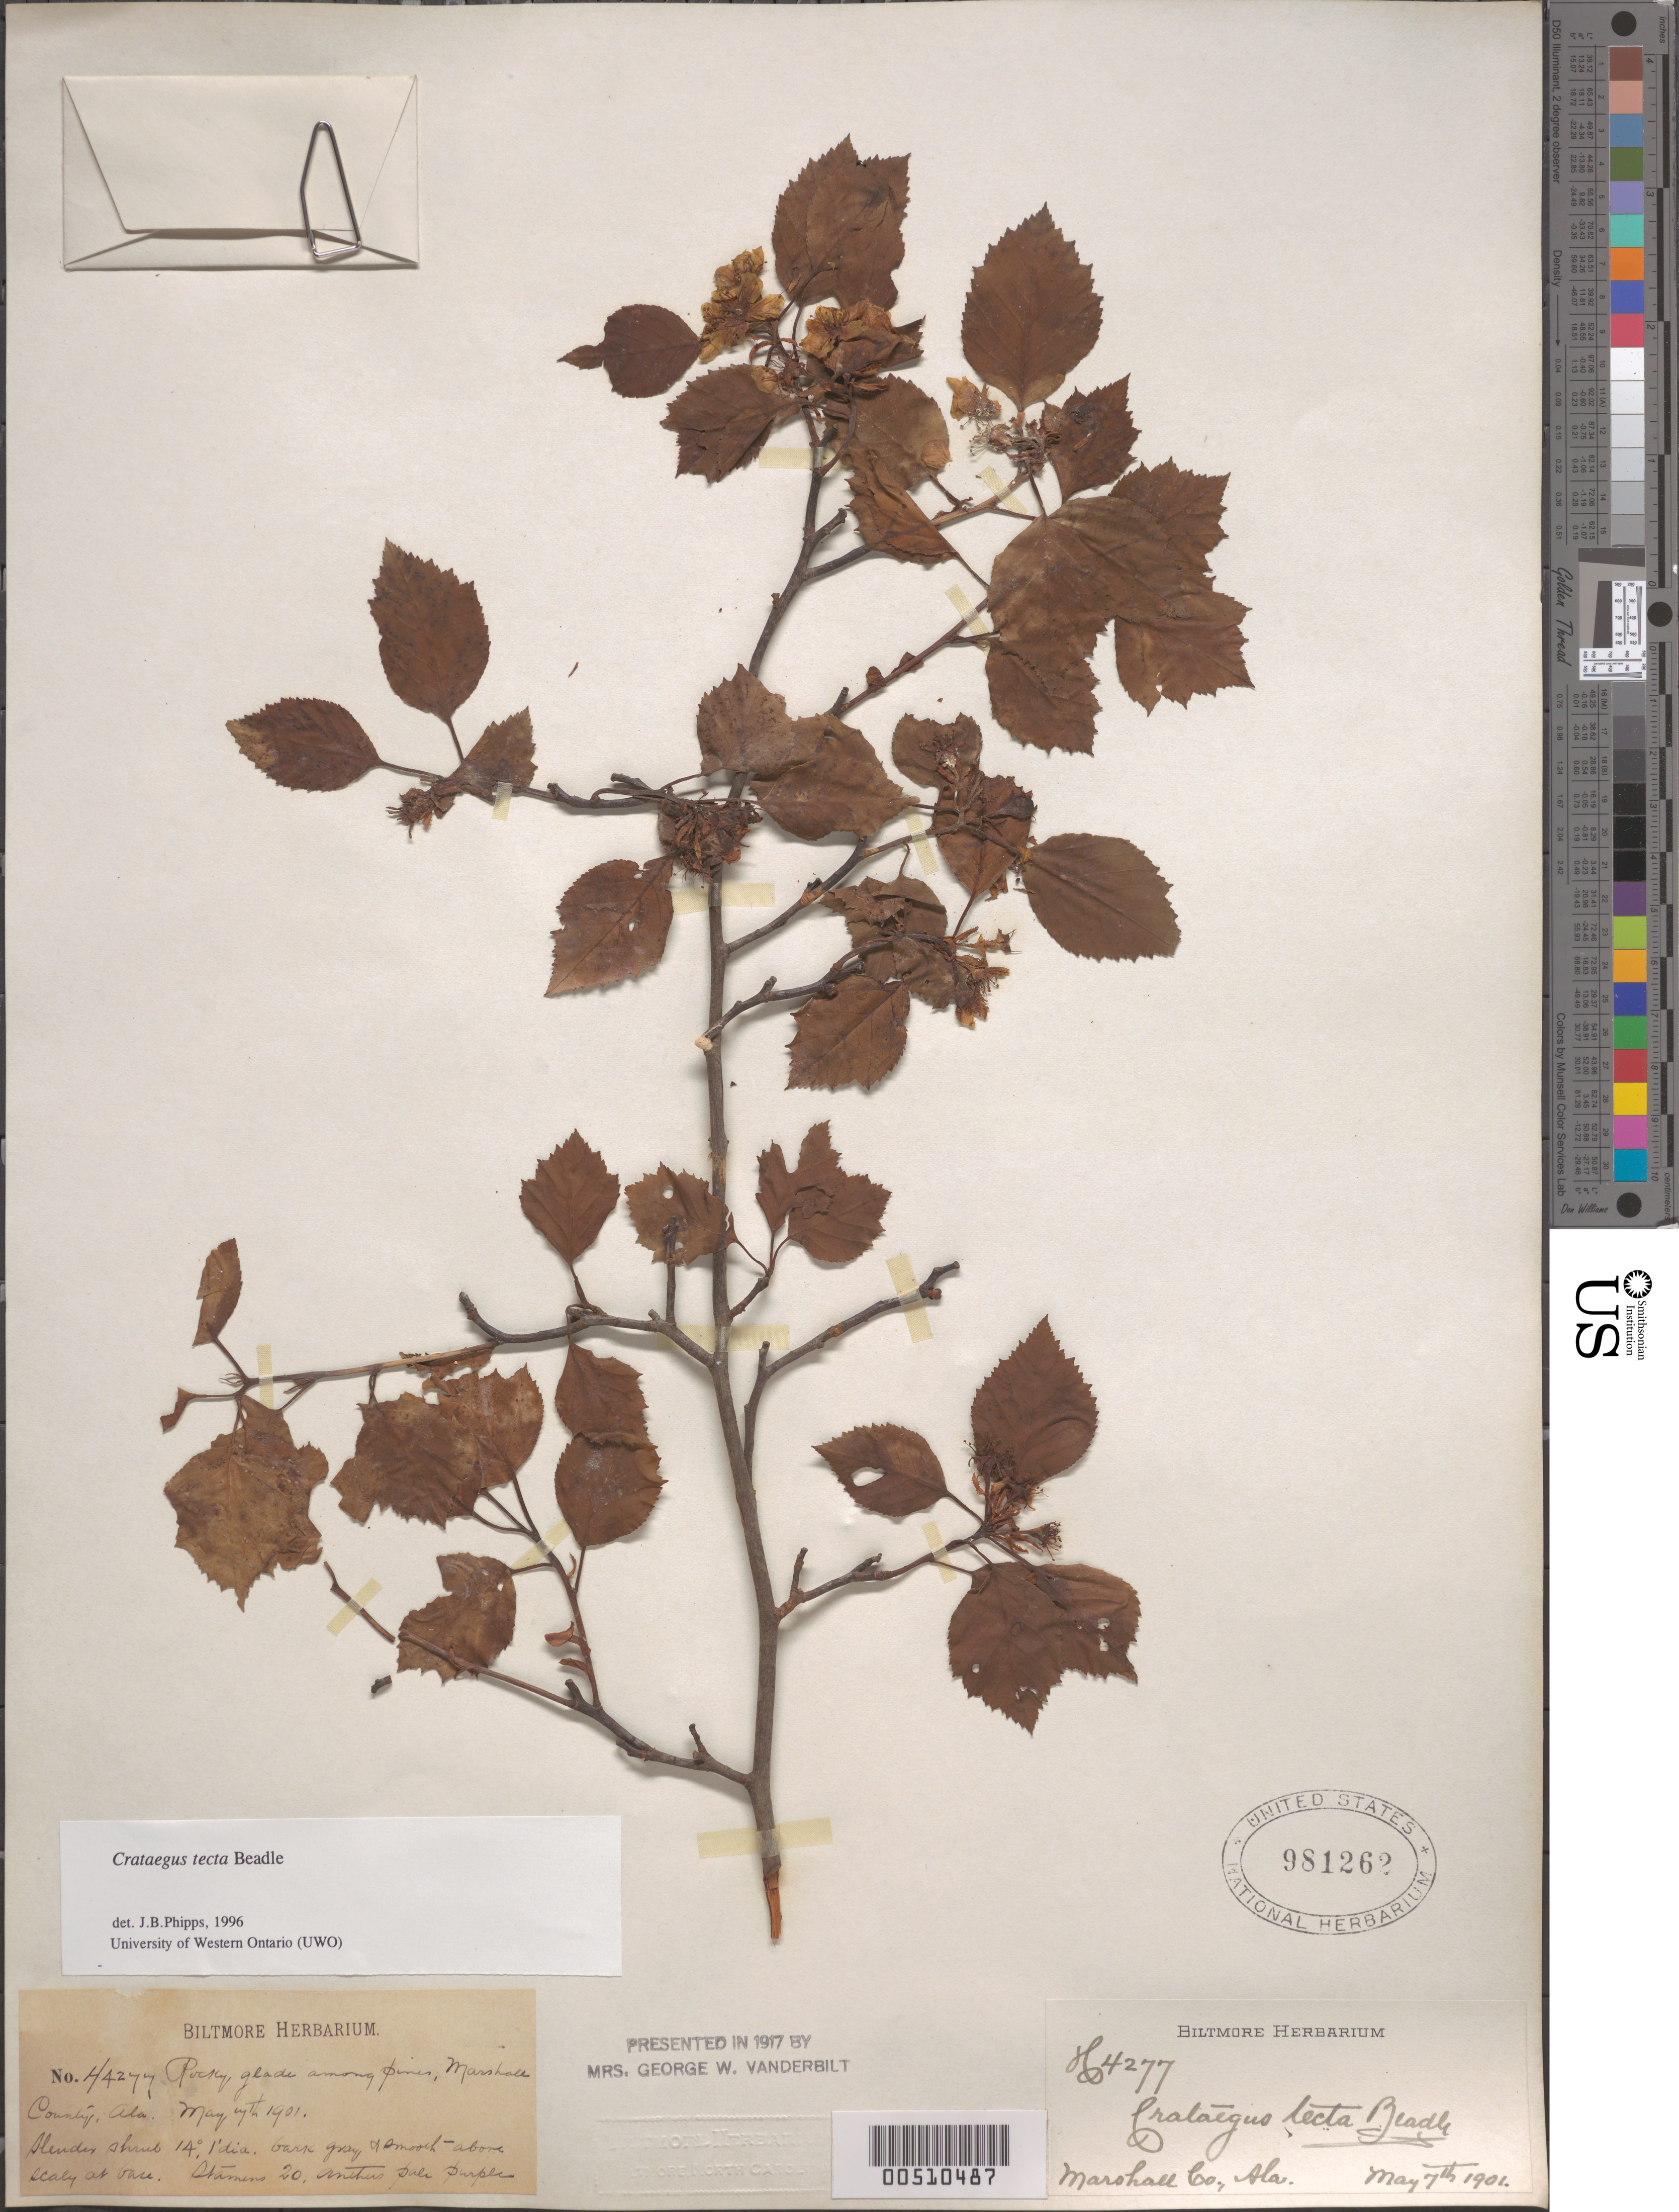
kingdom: Plantae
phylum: Tracheophyta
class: Magnoliopsida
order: Rosales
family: Rosaceae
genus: Crataegus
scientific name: Crataegus tecta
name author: Beadle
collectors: ex herb. Biltmore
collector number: H4277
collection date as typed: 07 May 1901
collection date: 1901-05-07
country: United States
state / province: Alabama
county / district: Marshall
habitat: Rocky glade among pines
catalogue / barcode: US 981262